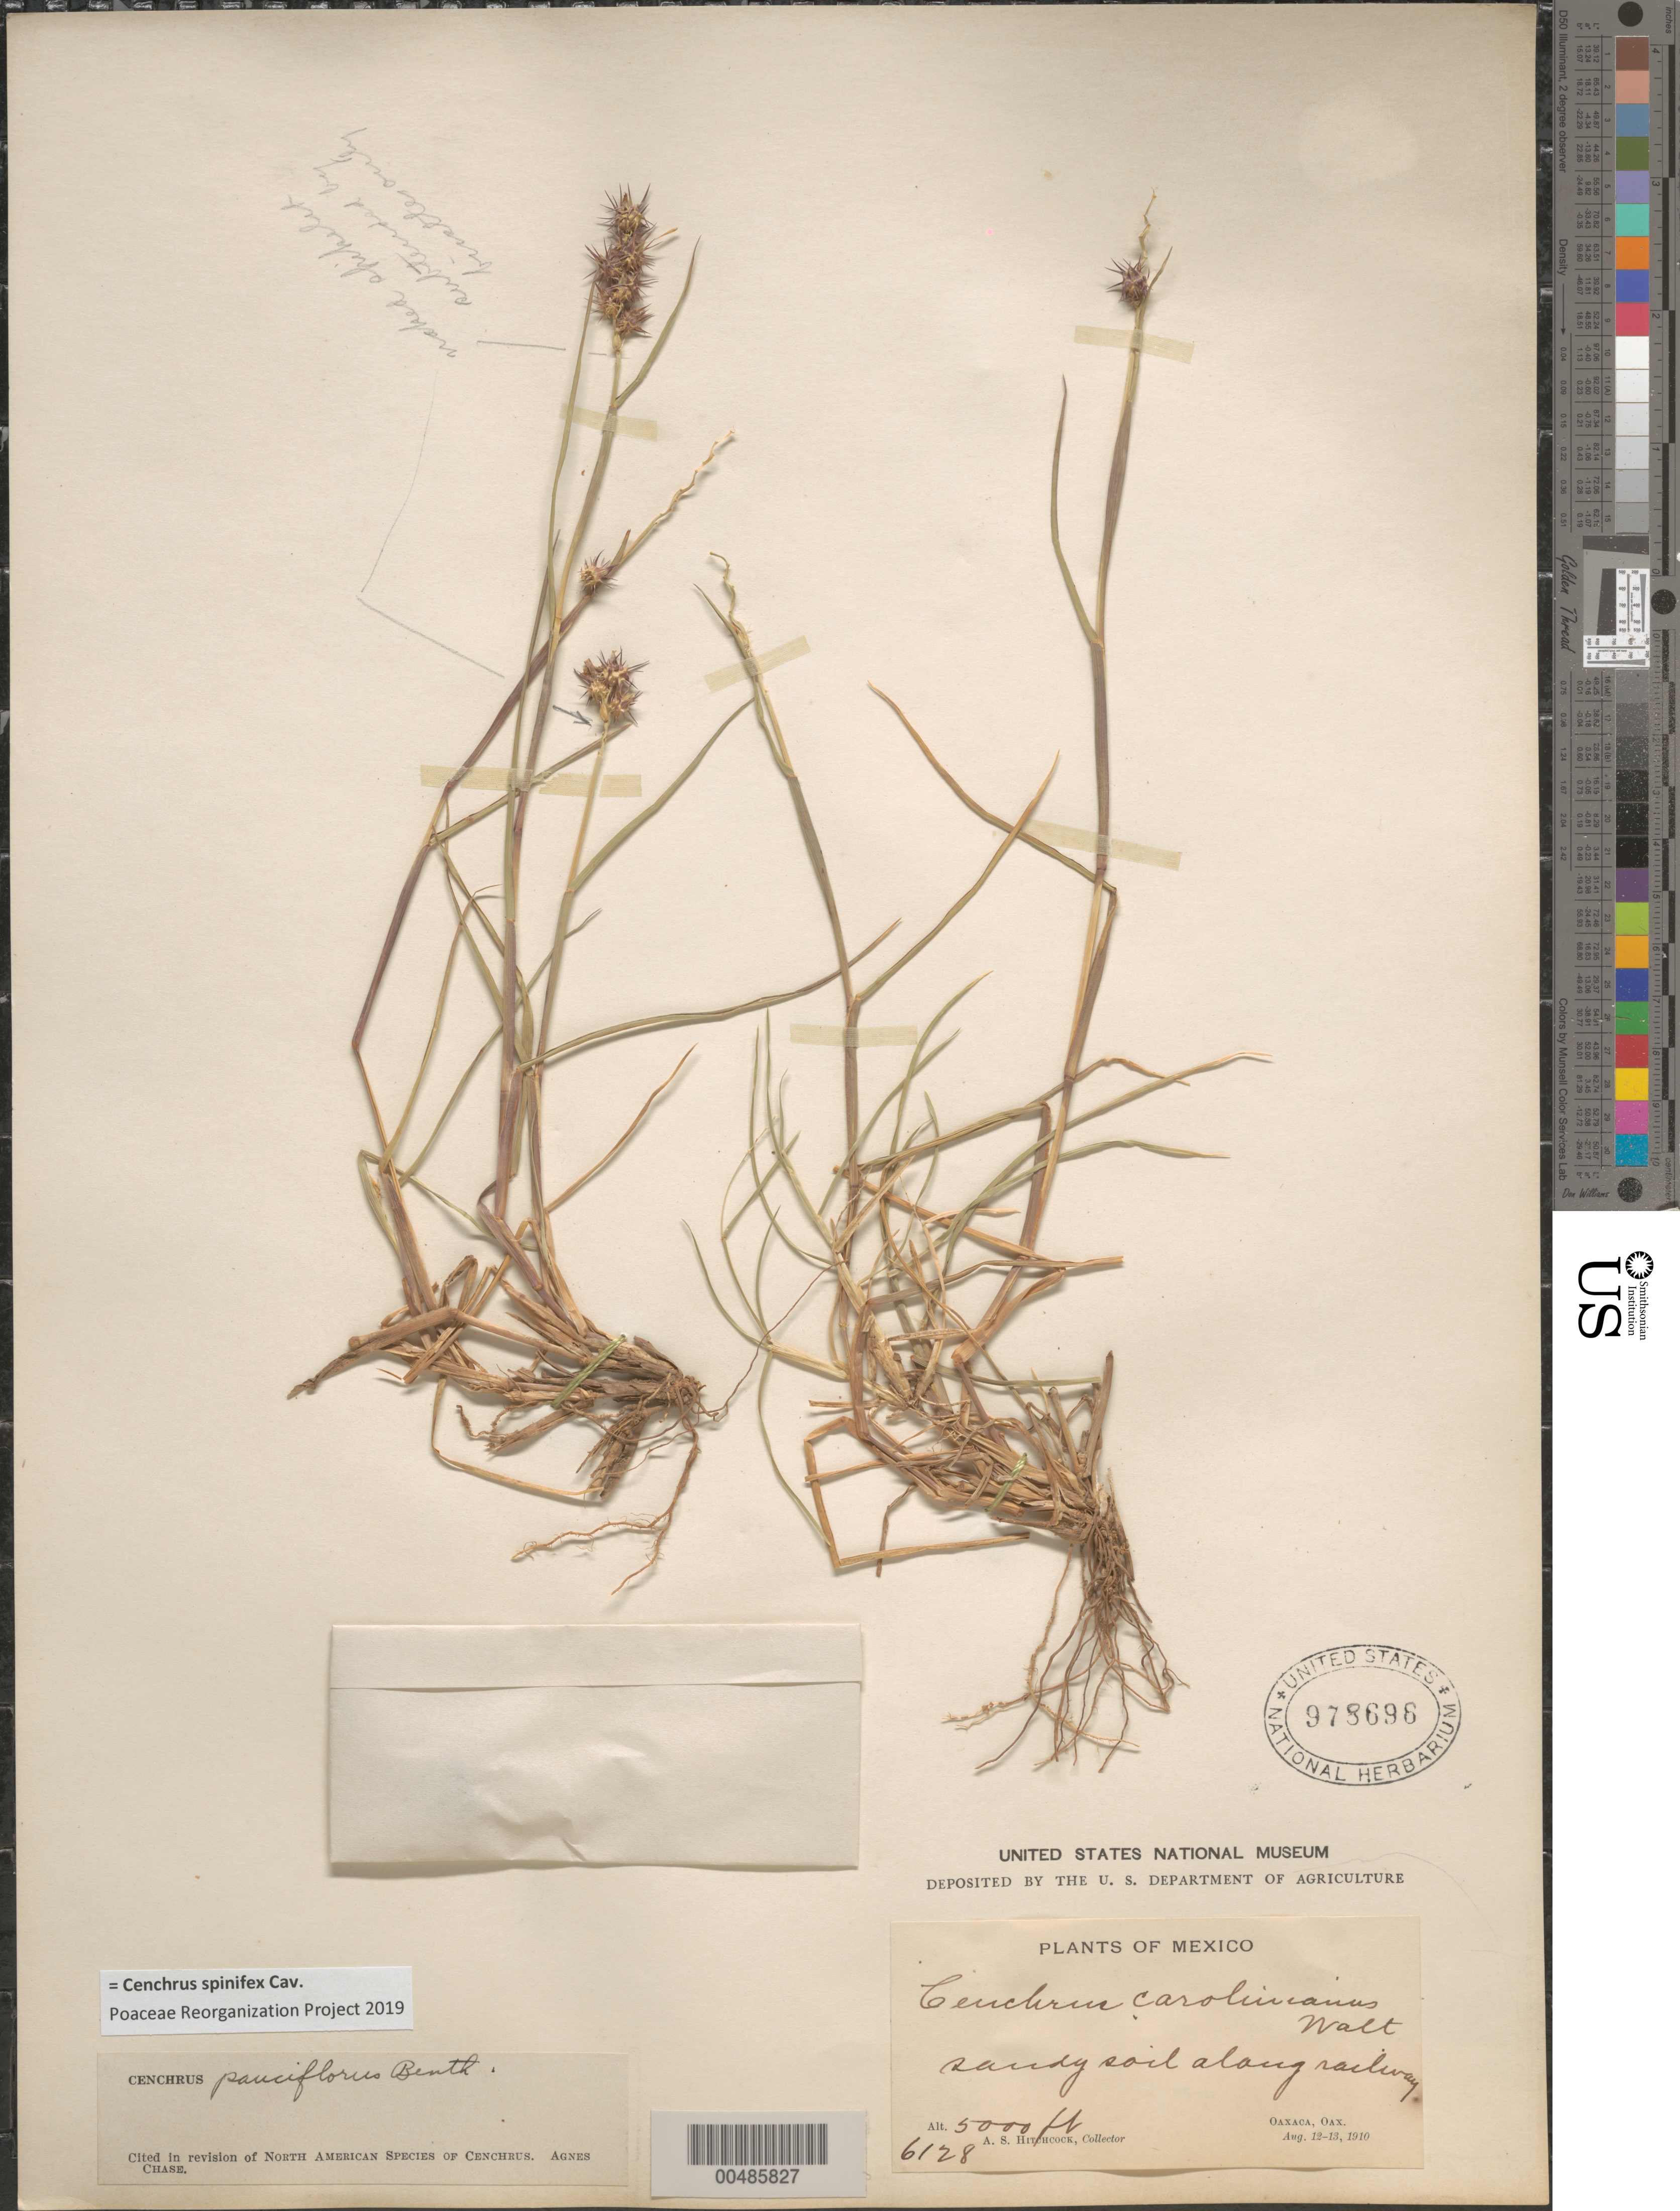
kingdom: Plantae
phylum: Tracheophyta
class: Liliopsida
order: Poales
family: Poaceae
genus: Cenchrus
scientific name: Cenchrus spinifex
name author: Cav.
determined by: Poaceae Reorganization Project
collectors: A. S. Hitchcock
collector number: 6128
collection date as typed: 12 Aug 1910 to 13 Aug 1910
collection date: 1910-08-12/1910-08-13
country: Mexico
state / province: Oaxaca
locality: Oaxaca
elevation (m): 1524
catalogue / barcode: US 978696